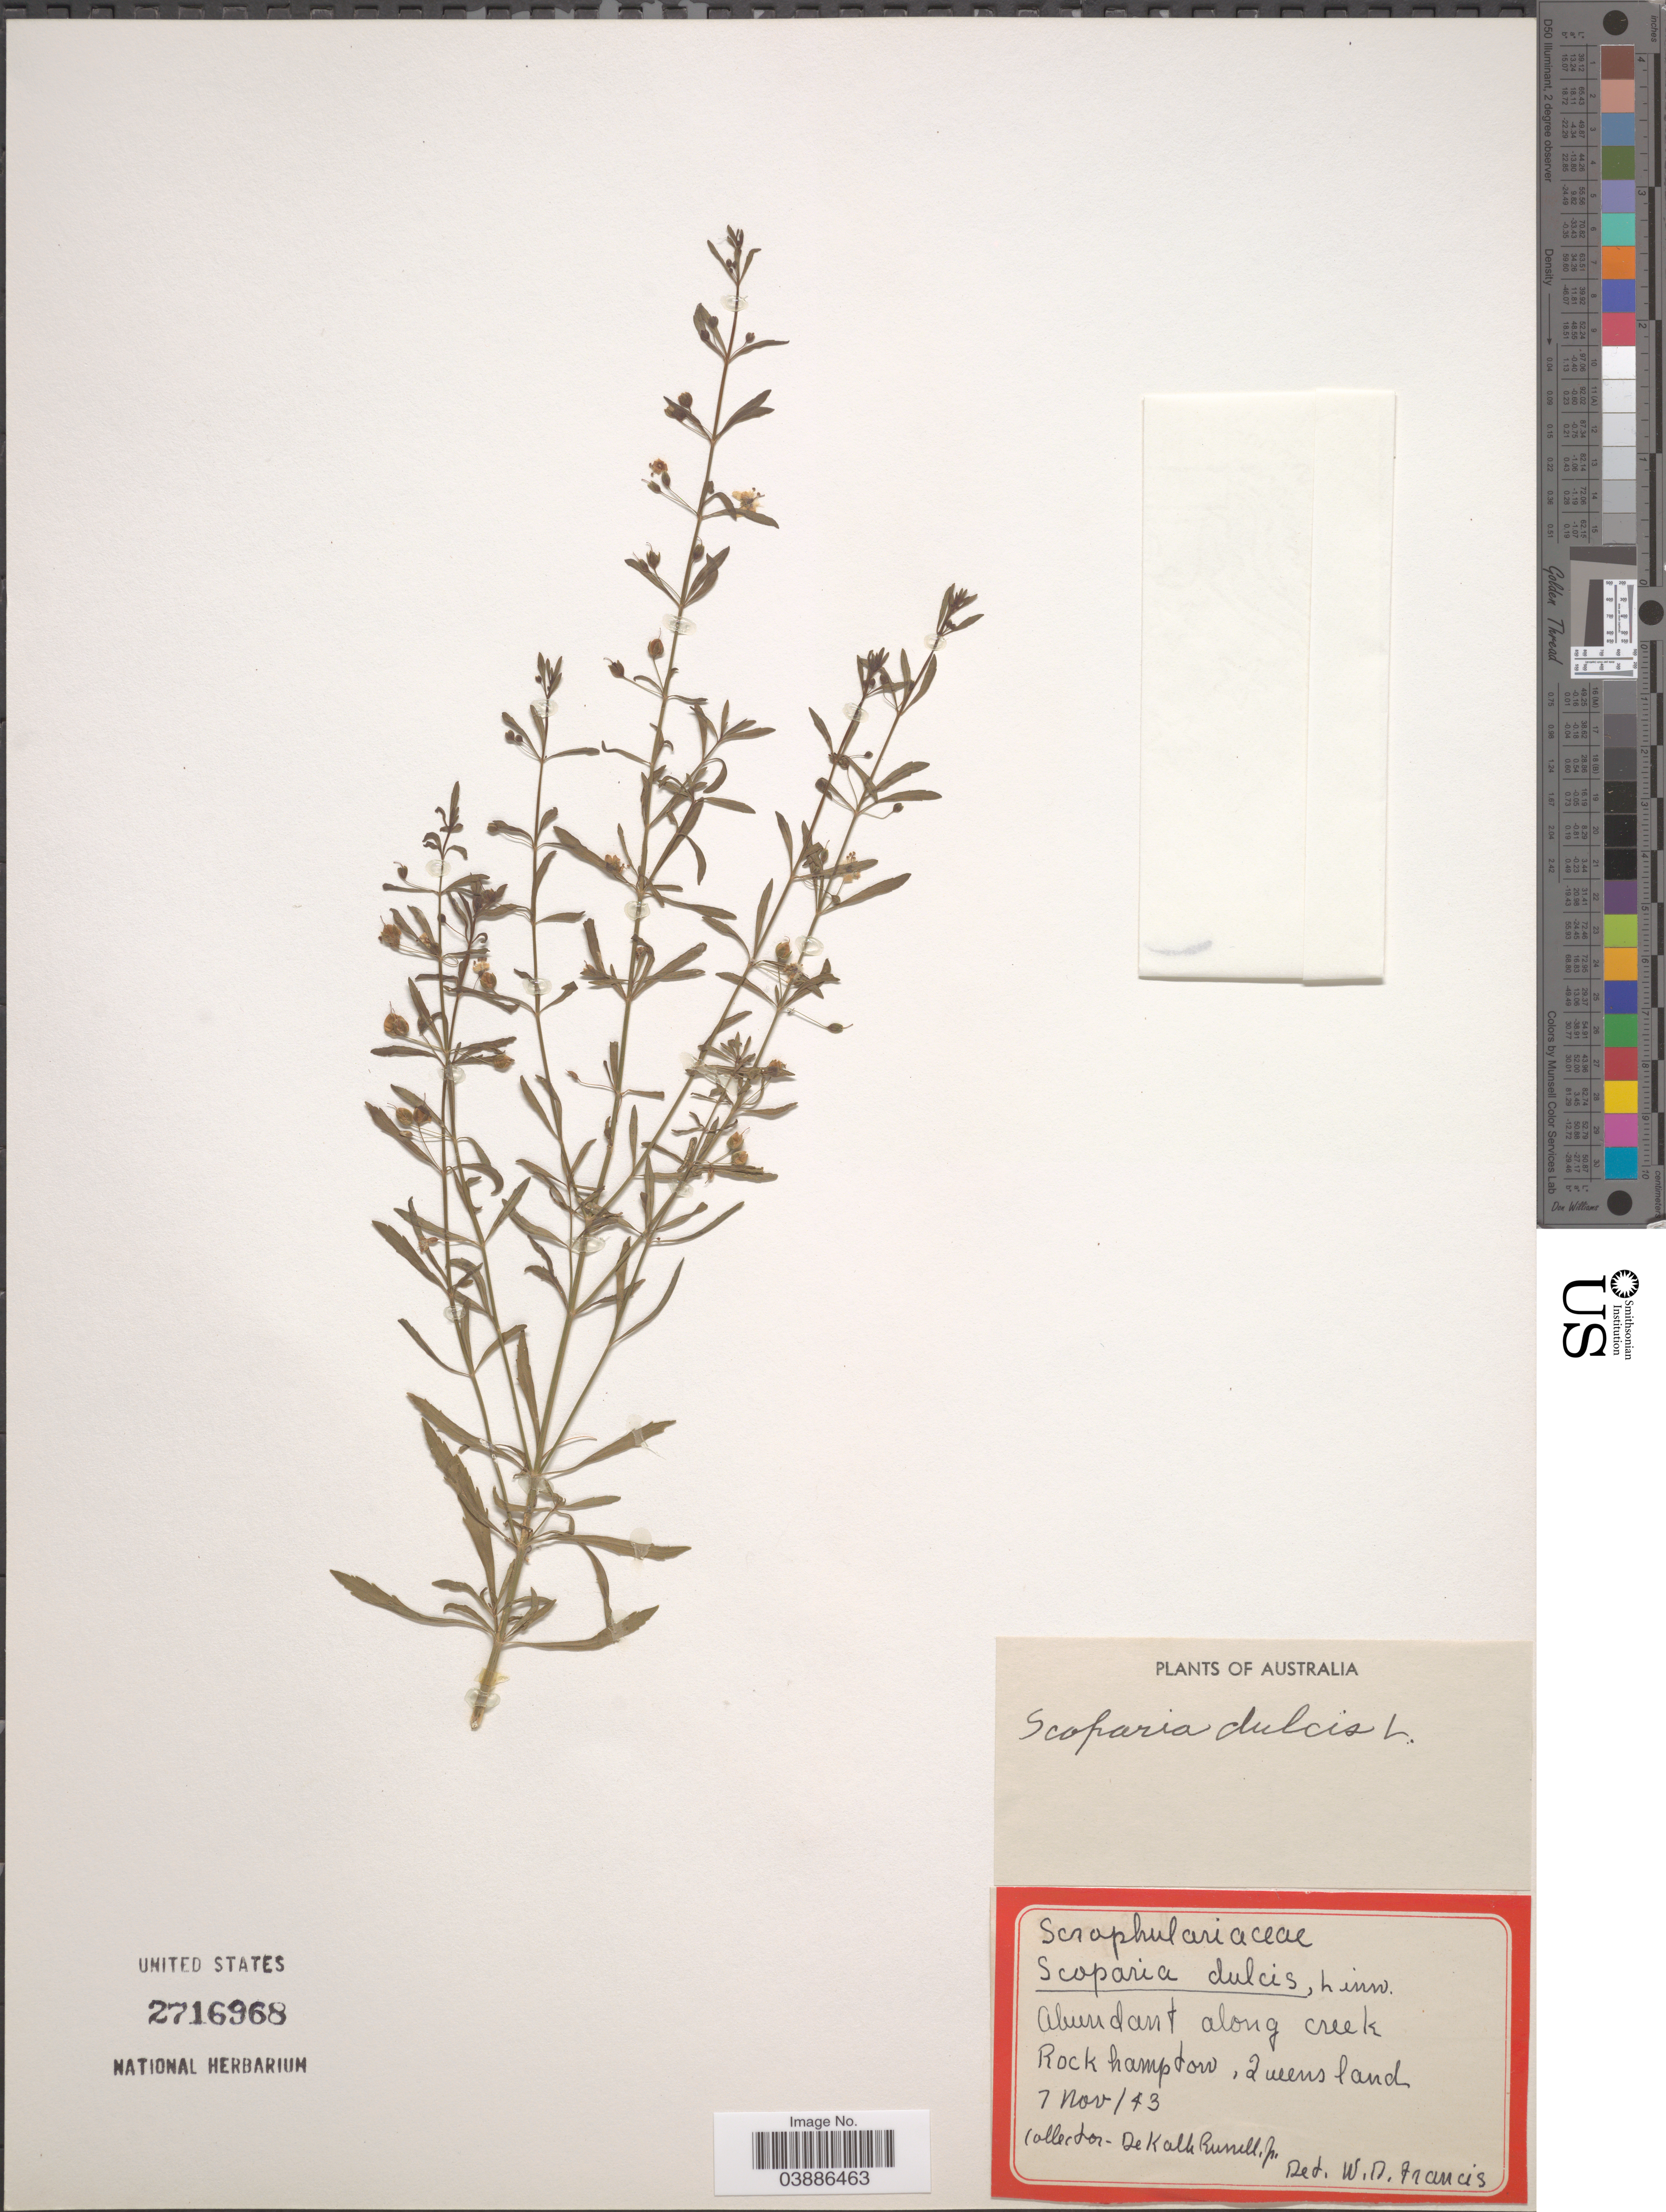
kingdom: Plantae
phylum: Tracheophyta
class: Magnoliopsida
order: Lamiales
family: Plantaginaceae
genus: Scoparia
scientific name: Scoparia dulcis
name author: L.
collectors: D. K. Russell Jr.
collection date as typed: Transcribed d/m/y: 7/11/43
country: Australia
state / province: Queensland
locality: Along creek Rock Hampton.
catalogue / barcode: US 2716968